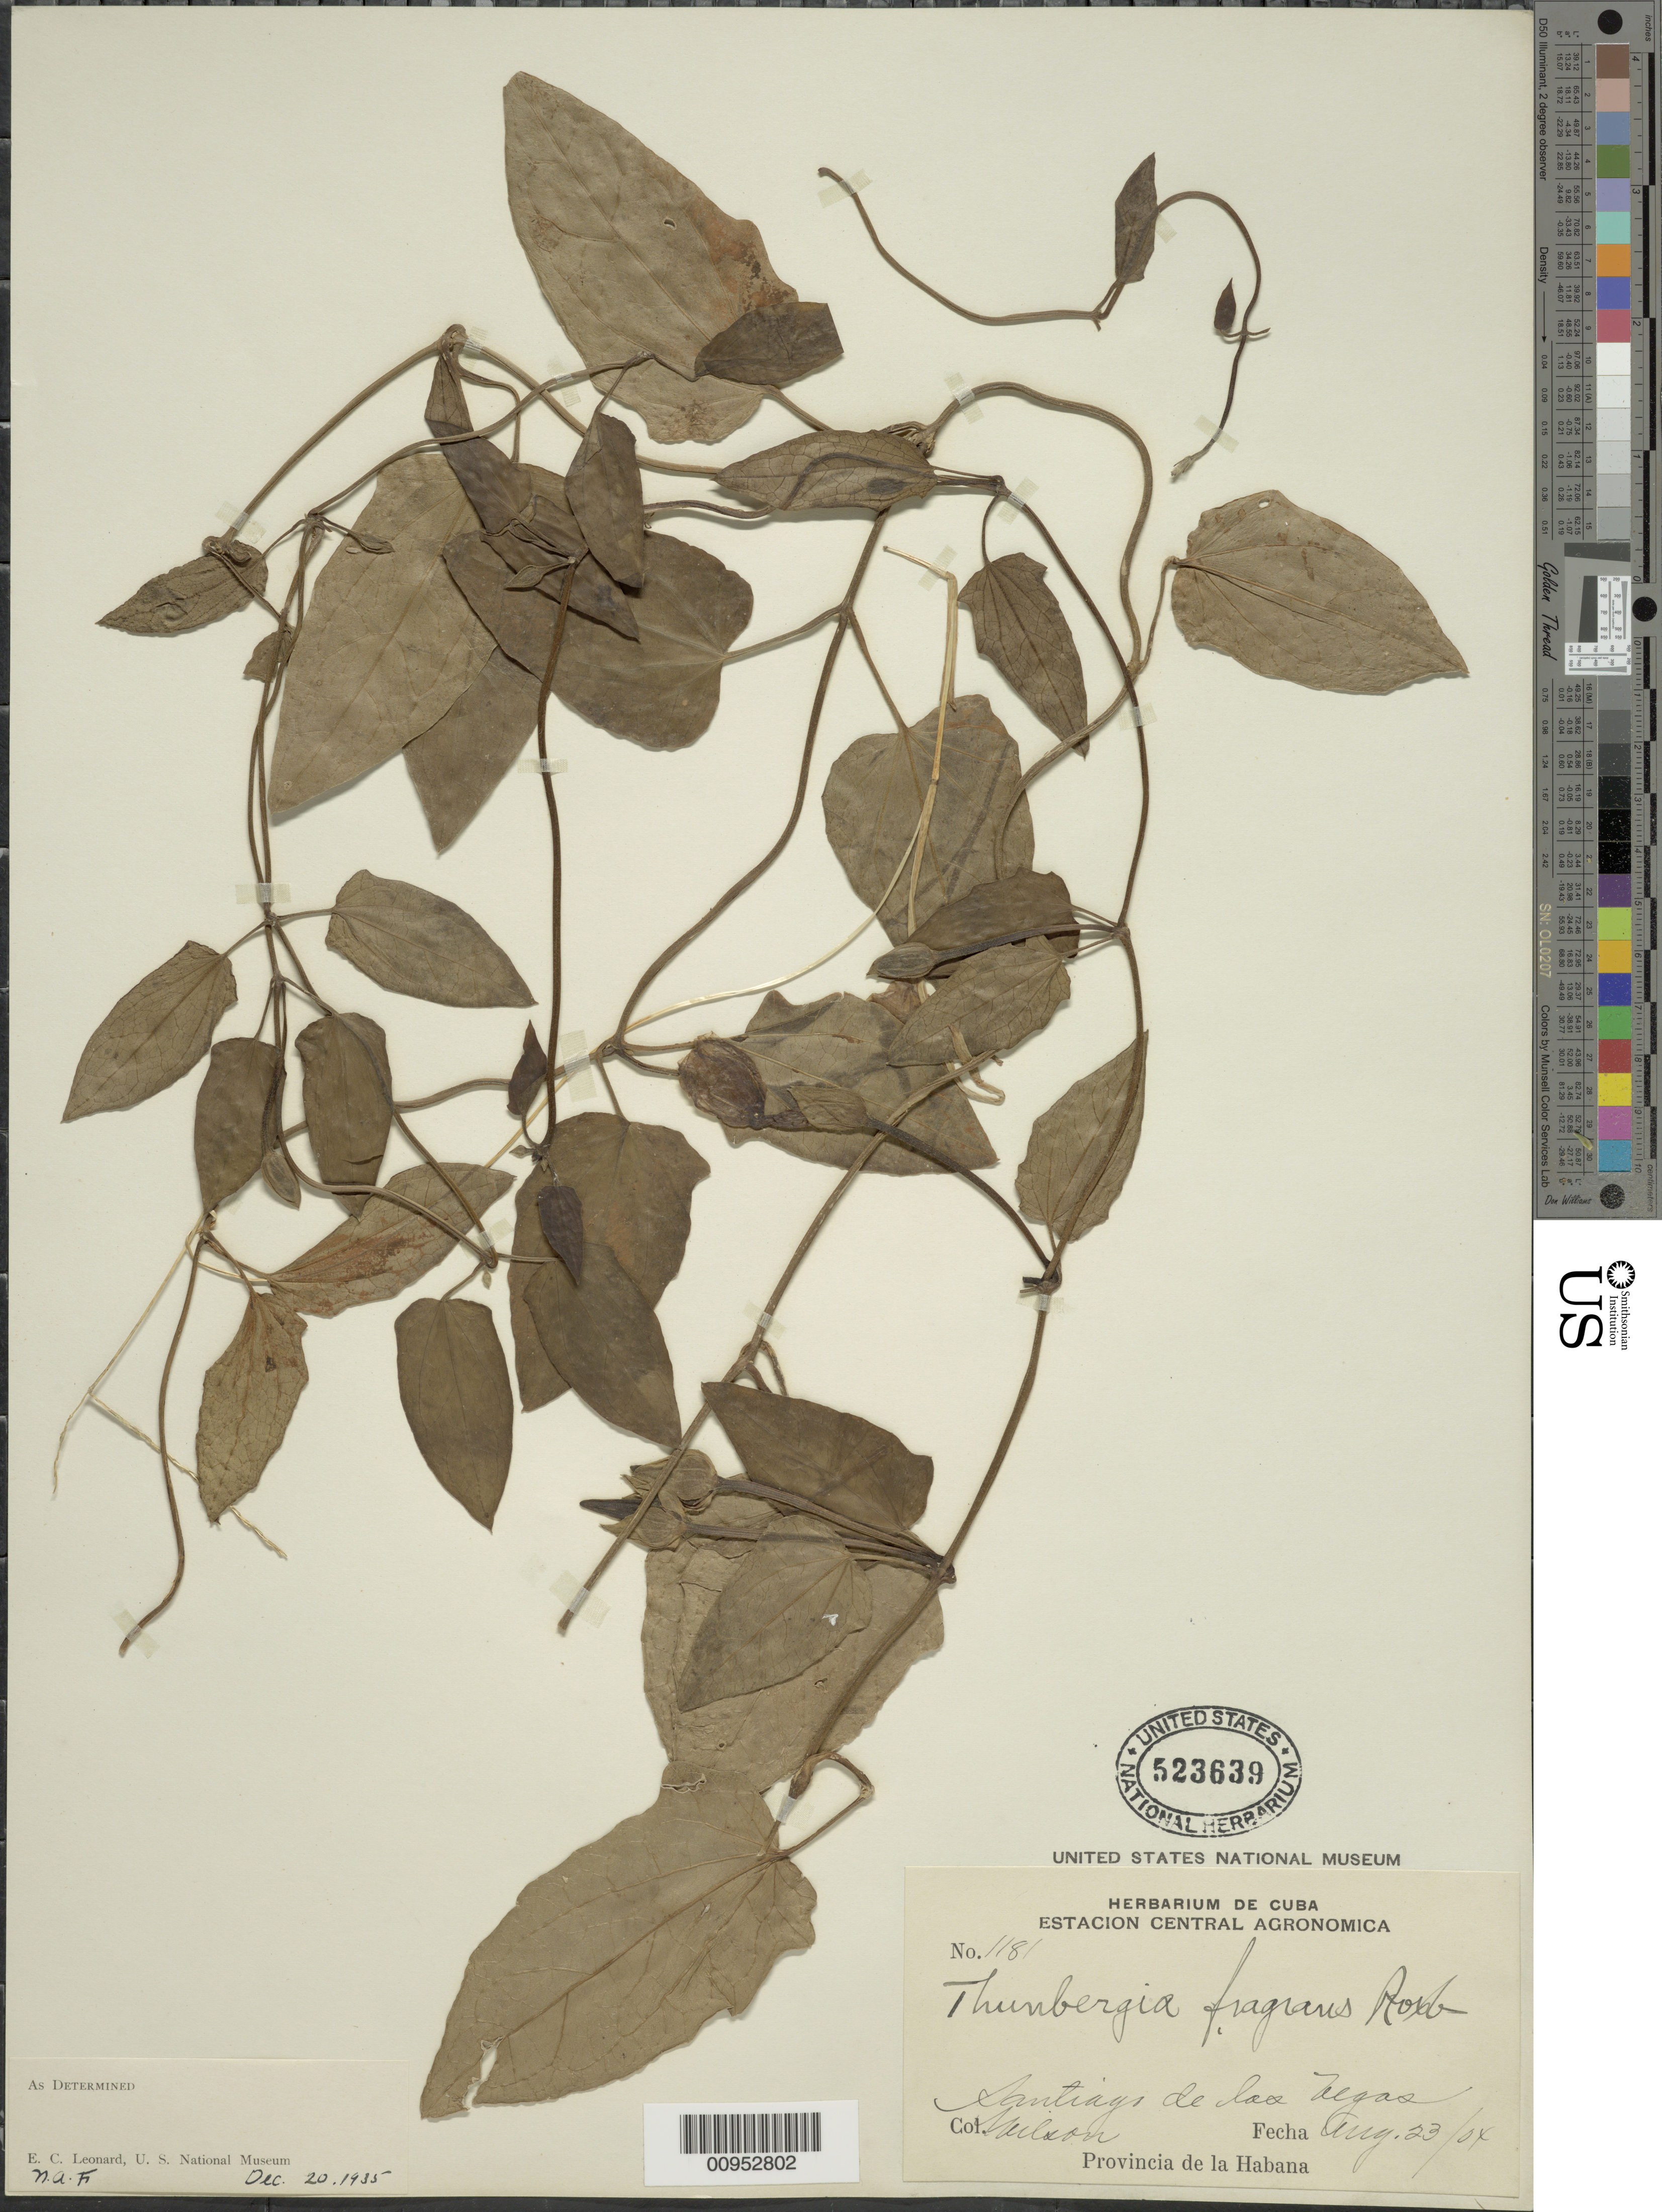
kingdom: Plantae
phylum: Tracheophyta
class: Magnoliopsida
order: Lamiales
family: Acanthaceae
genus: Thunbergia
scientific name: Thunbergia fragrans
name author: Roxb.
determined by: Leonard, Emery C., (US)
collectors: -- Wilson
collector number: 1181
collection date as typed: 23 Aug 1904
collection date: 1904-08-23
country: Cuba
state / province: La Habana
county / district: Municipio Boyeros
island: Cuba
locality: Santiago de las Vegas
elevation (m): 97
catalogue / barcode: US 523639